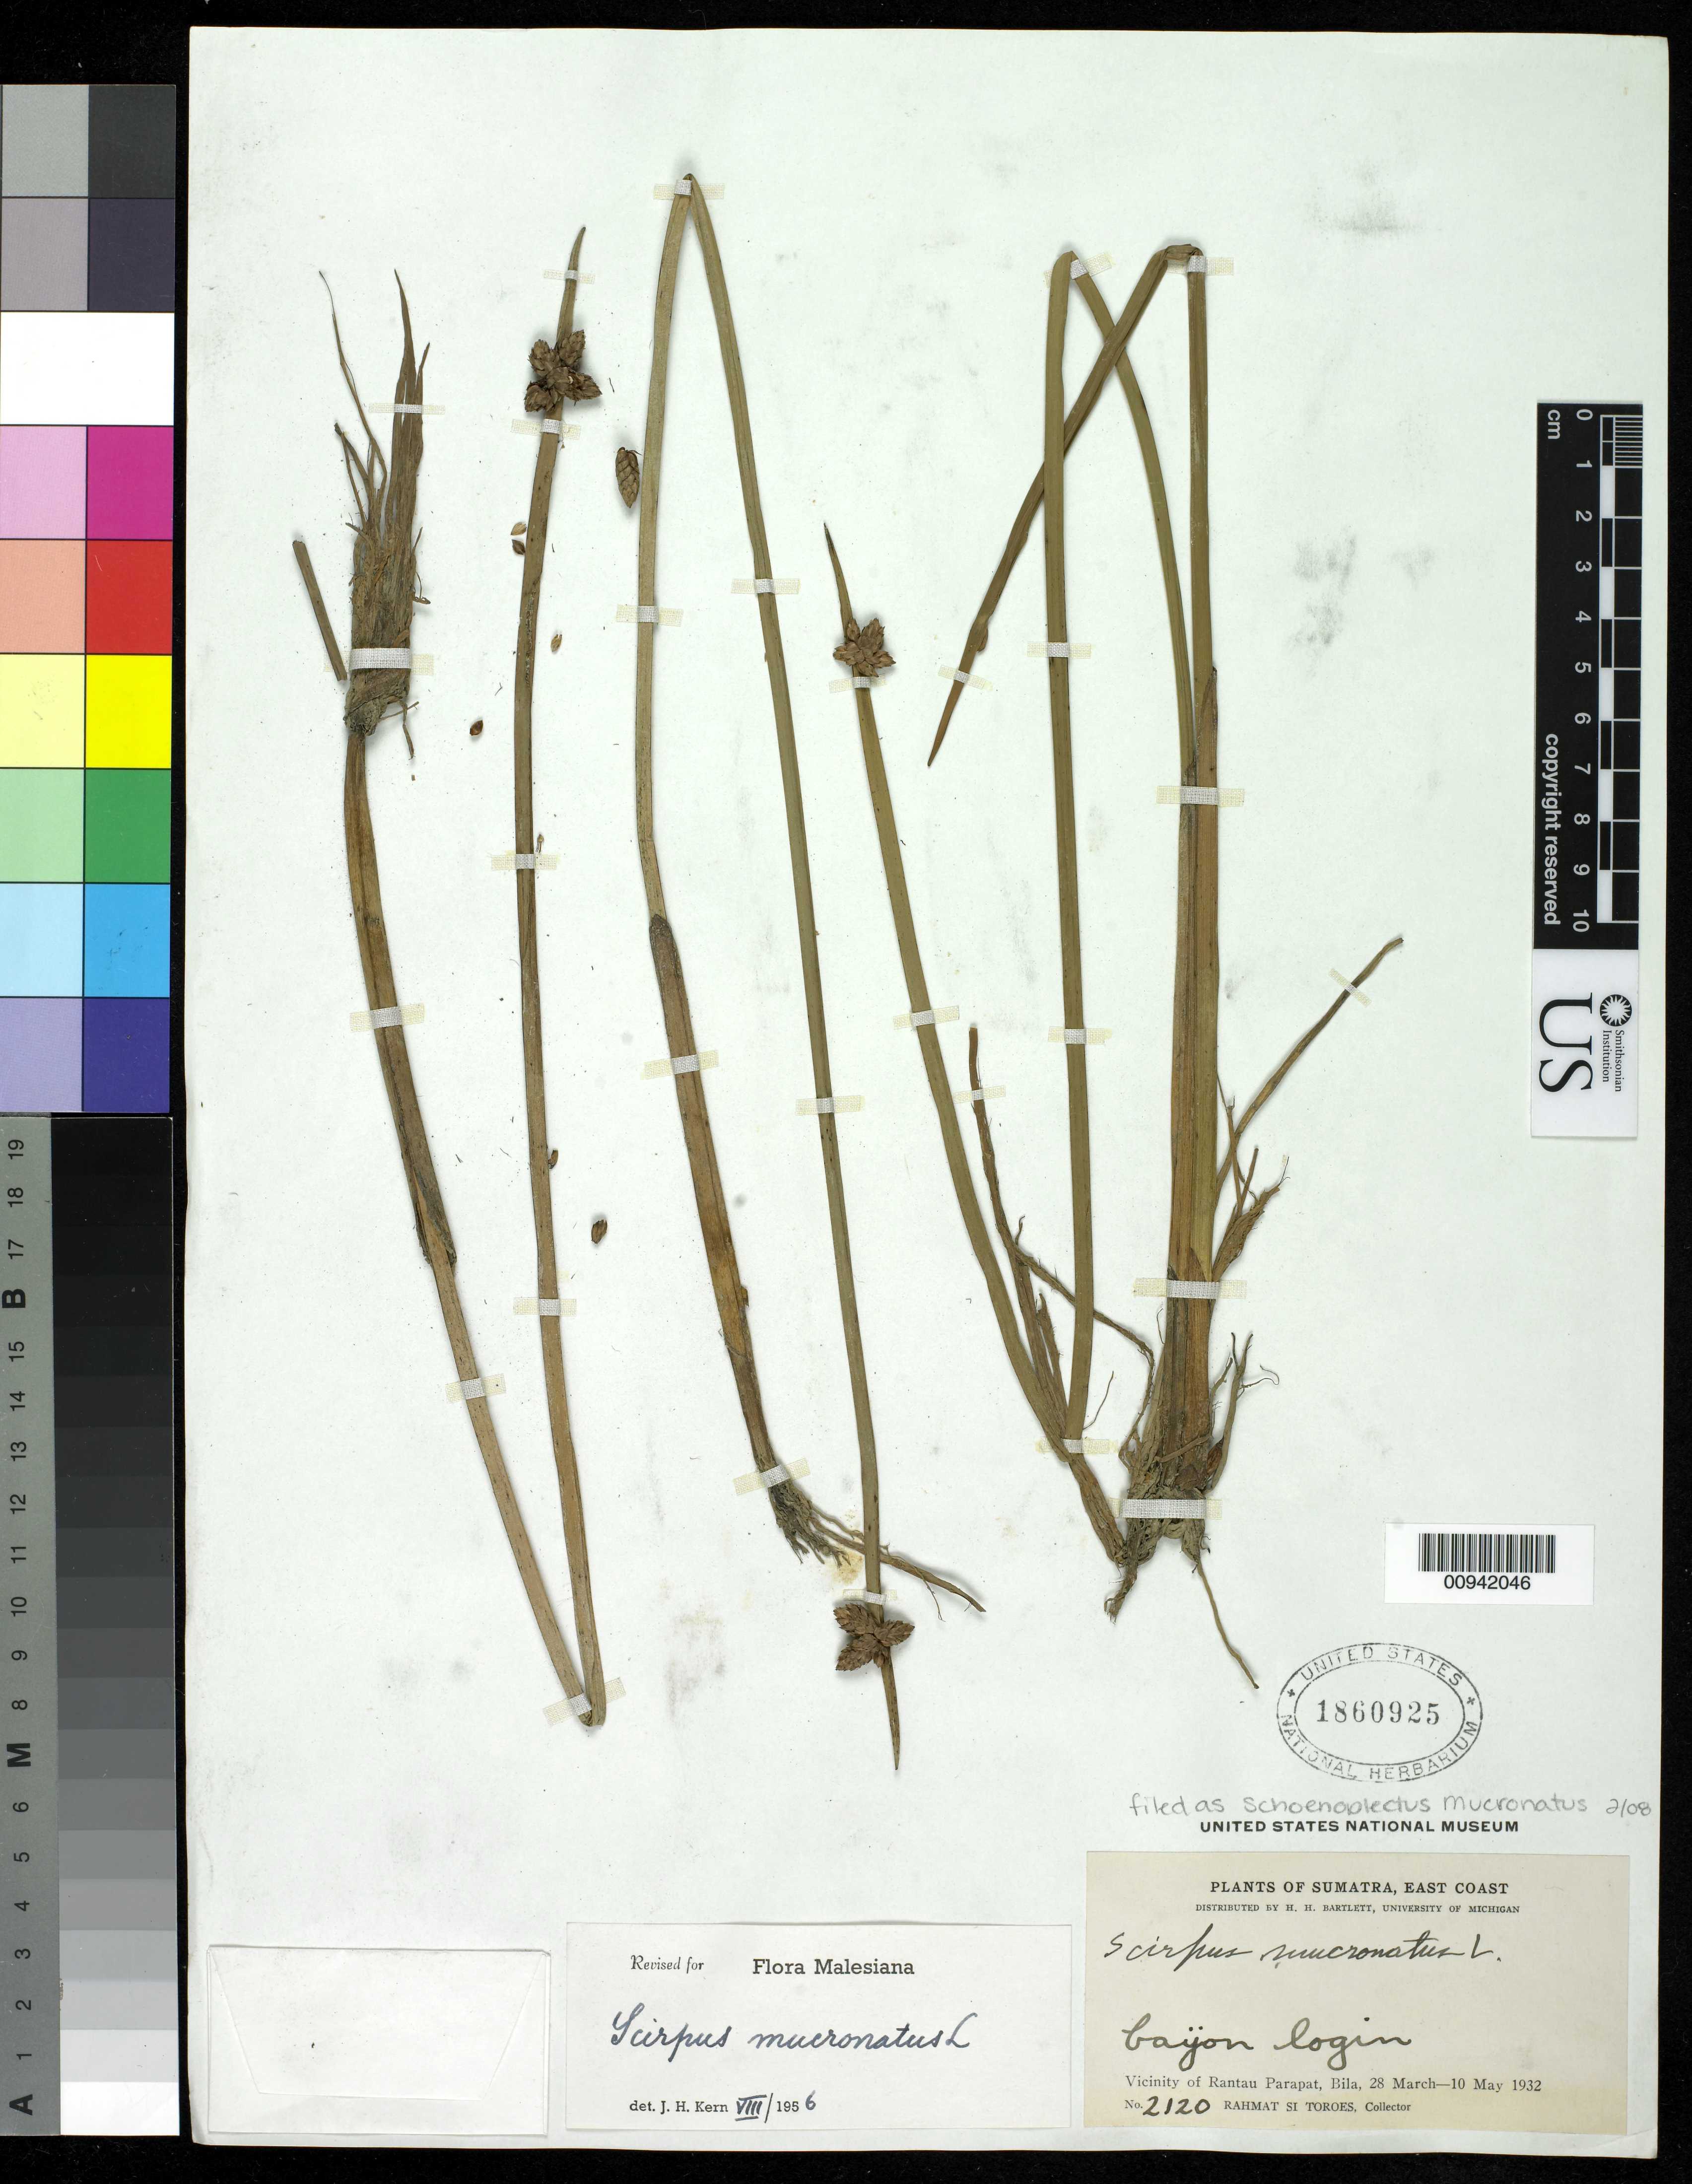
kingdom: Plantae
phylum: Tracheophyta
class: Liliopsida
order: Poales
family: Cyperaceae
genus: Schoenoplectiella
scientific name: Schoenoplectiella mucronata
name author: (L.) Jung & Choi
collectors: Rahmat Si Boeea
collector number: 2120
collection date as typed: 28 Mar 1932 to 10 May 1932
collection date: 1932-03-28/1932-05-10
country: Indonesia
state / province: Sumatra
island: Sumatra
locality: (East Coast) Vicinity of Rantau Parapat, Bila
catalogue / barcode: US 1860925